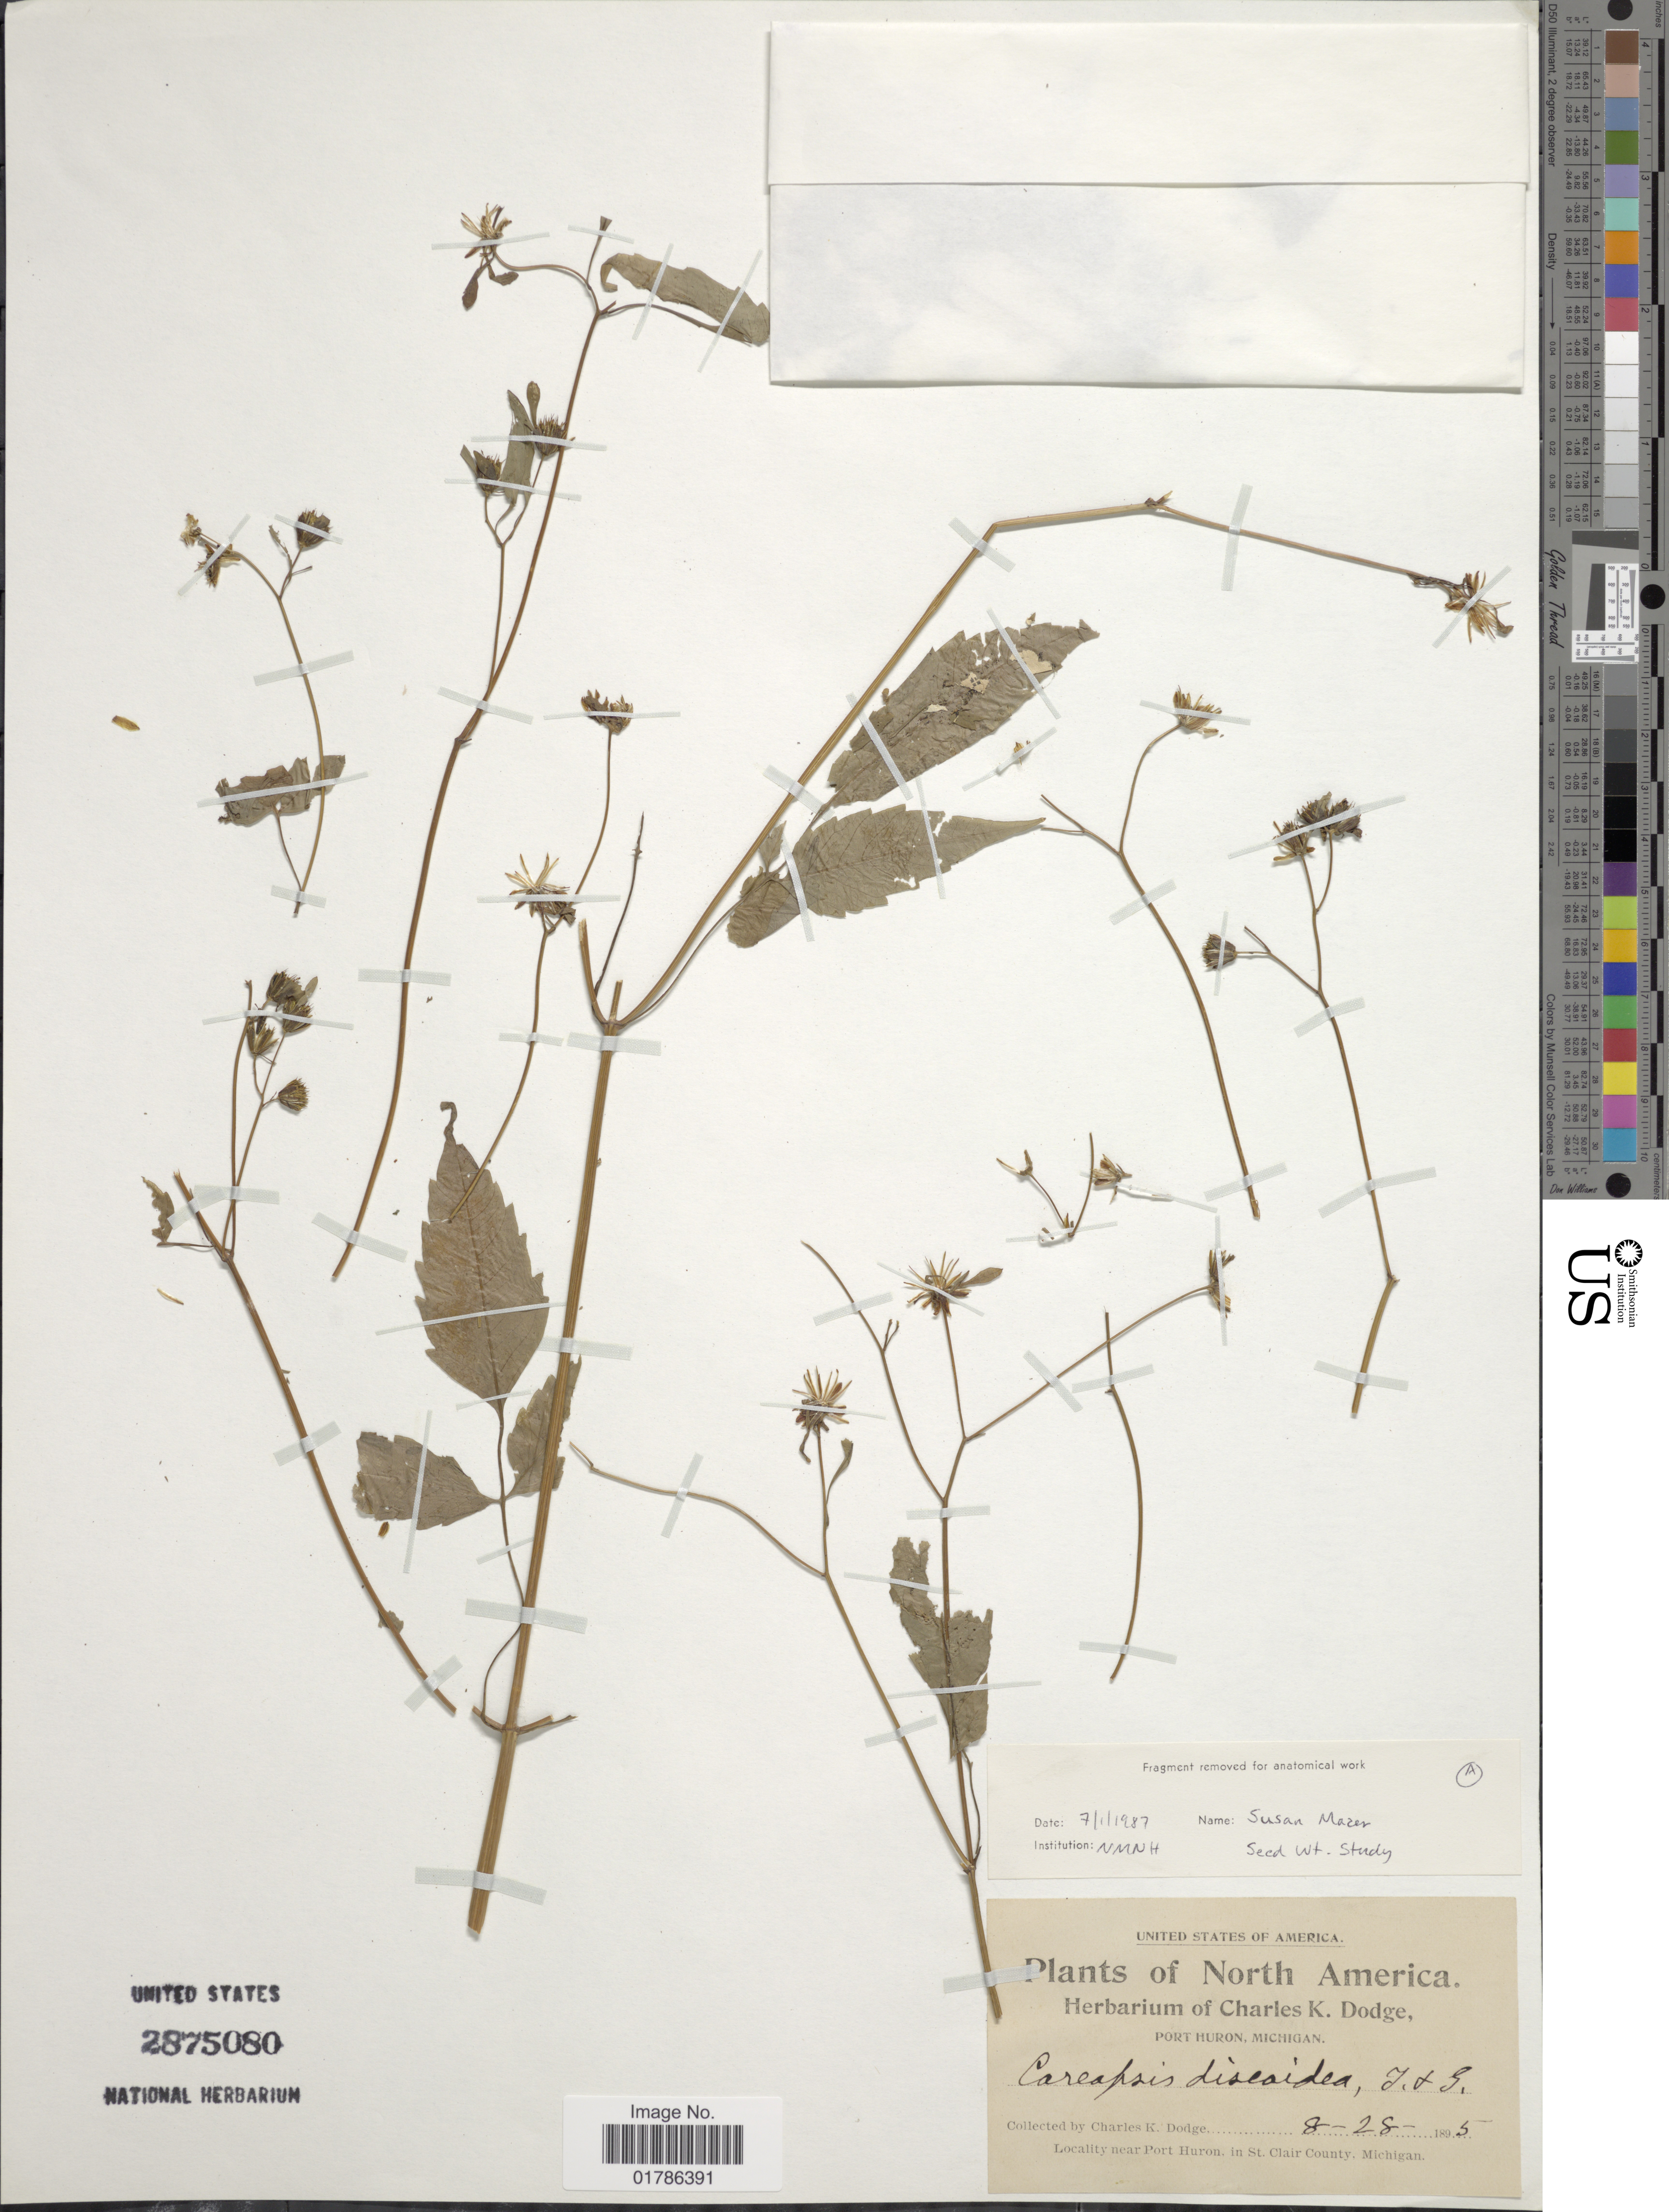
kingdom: Plantae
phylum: Tracheophyta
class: Magnoliopsida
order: Asterales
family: Asteraceae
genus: Bidens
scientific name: Bidens discoidea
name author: (Torr. & A. Gray) Britton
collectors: C. K. Dodge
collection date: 1895-08-28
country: United States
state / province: Michigan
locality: Near Port Huron, in St. Clair County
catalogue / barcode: US 2875080